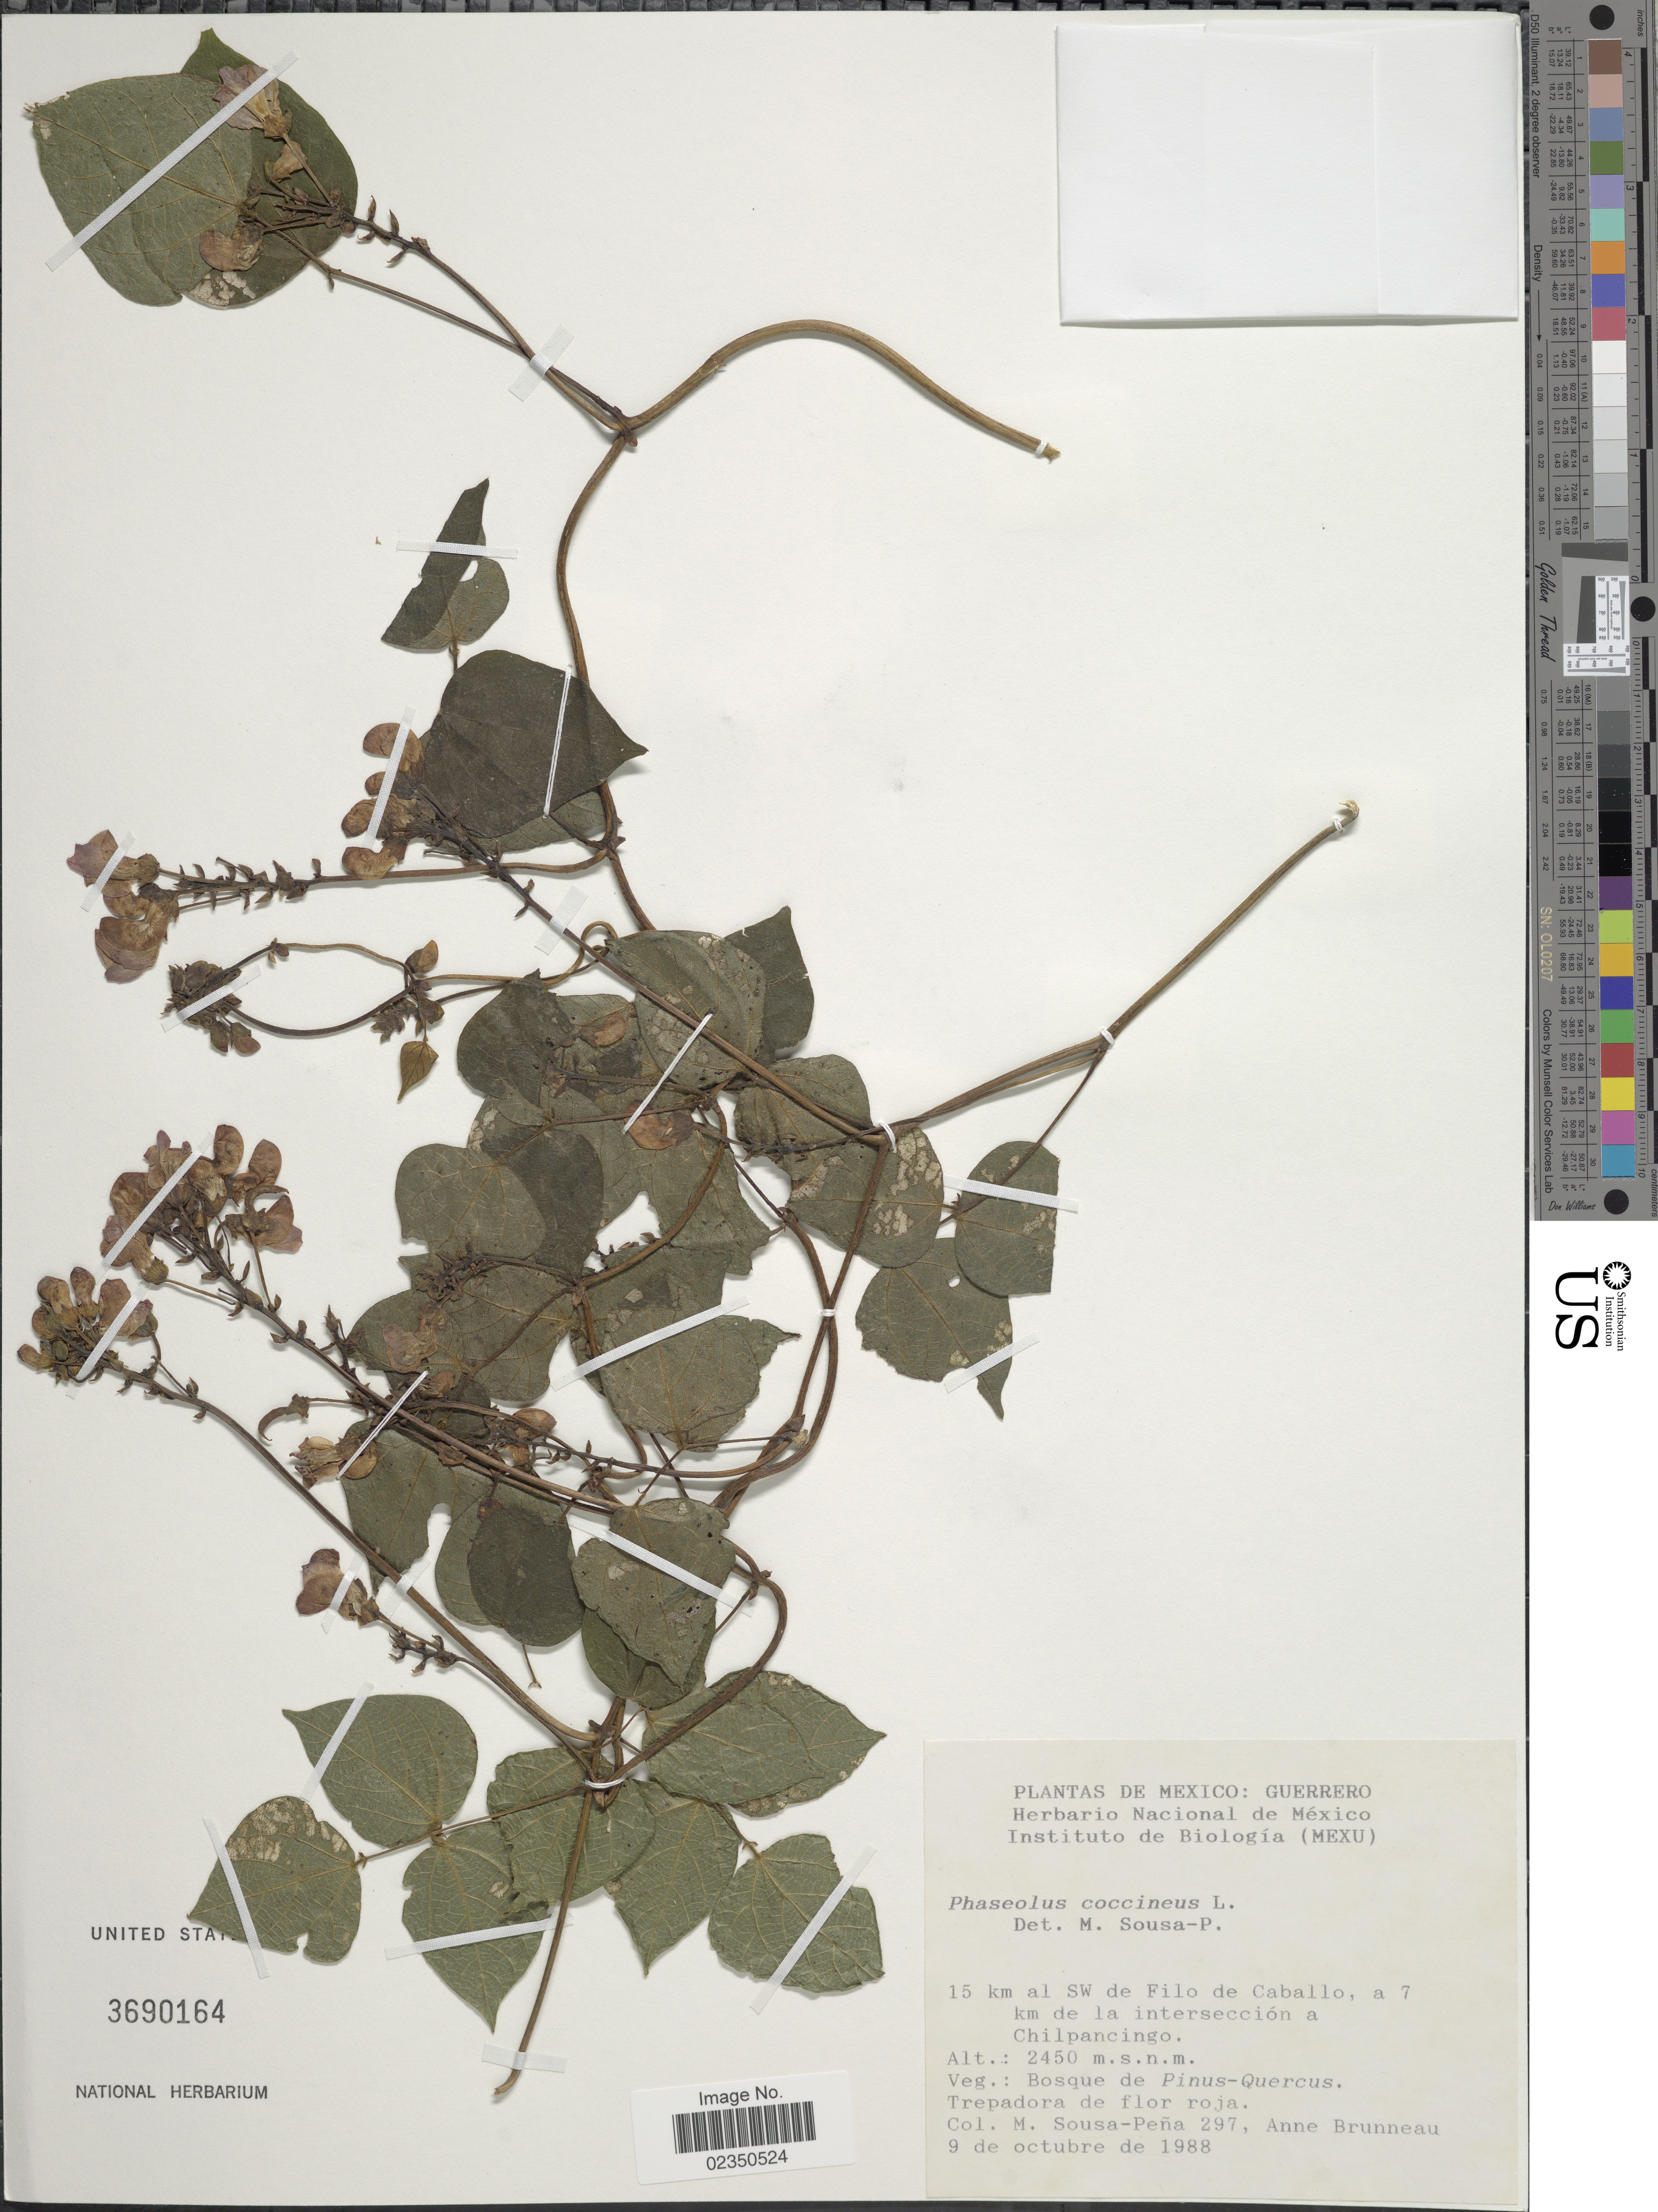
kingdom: Plantae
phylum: Tracheophyta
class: Magnoliopsida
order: Fabales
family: Fabaceae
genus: Phaseolus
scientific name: Phaseolus coccineus var. coccineus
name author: L.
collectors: M. Sousa Peña & A. Brunneau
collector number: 297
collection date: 1988-10-09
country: Mexico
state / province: Guerrero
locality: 15 km al SW de Filo de Caballo, a 7 km de la interseccion a Chilpancingo.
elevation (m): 2450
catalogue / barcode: US 3690164